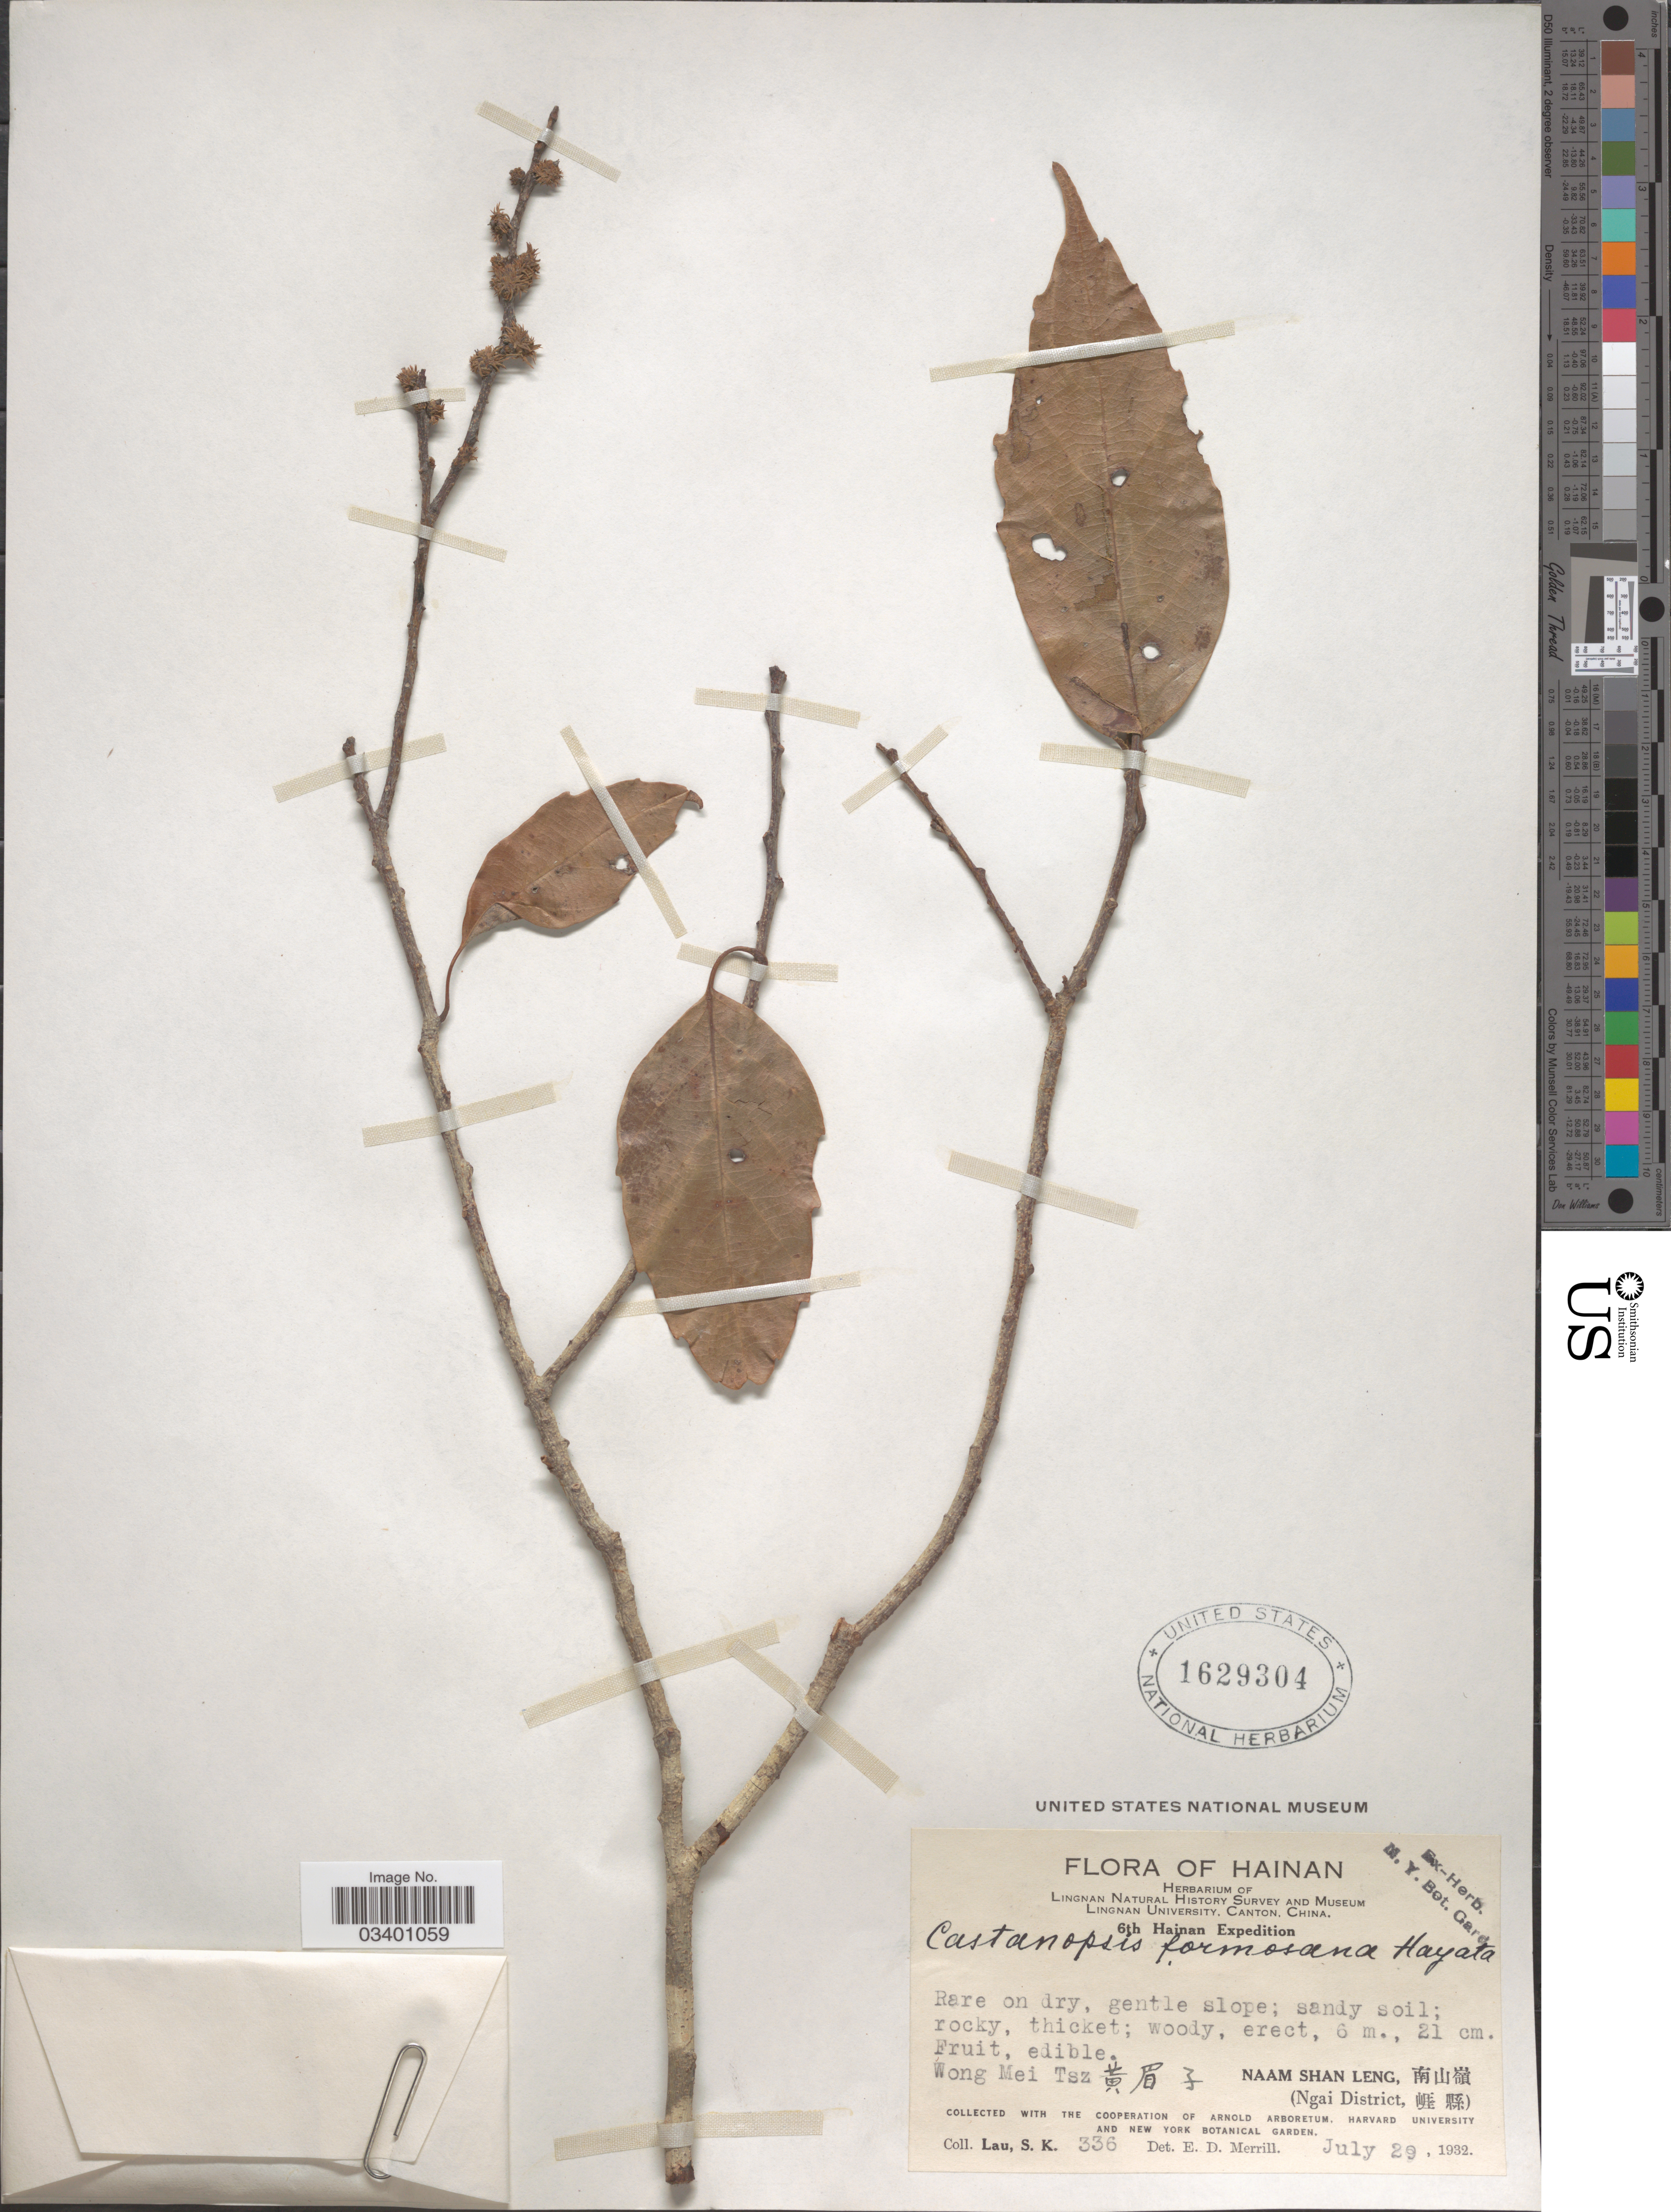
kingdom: Plantae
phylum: Tracheophyta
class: Magnoliopsida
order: Fagales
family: Fagaceae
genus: Castanopsis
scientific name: Castanopsis formosana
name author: (Skan) Hayata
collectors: S. K. Lau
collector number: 336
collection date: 1932-07-29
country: China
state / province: Hainan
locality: Wong Mei Tsz, Naam Shan Leng. (Ngai District).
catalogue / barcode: US 1629304